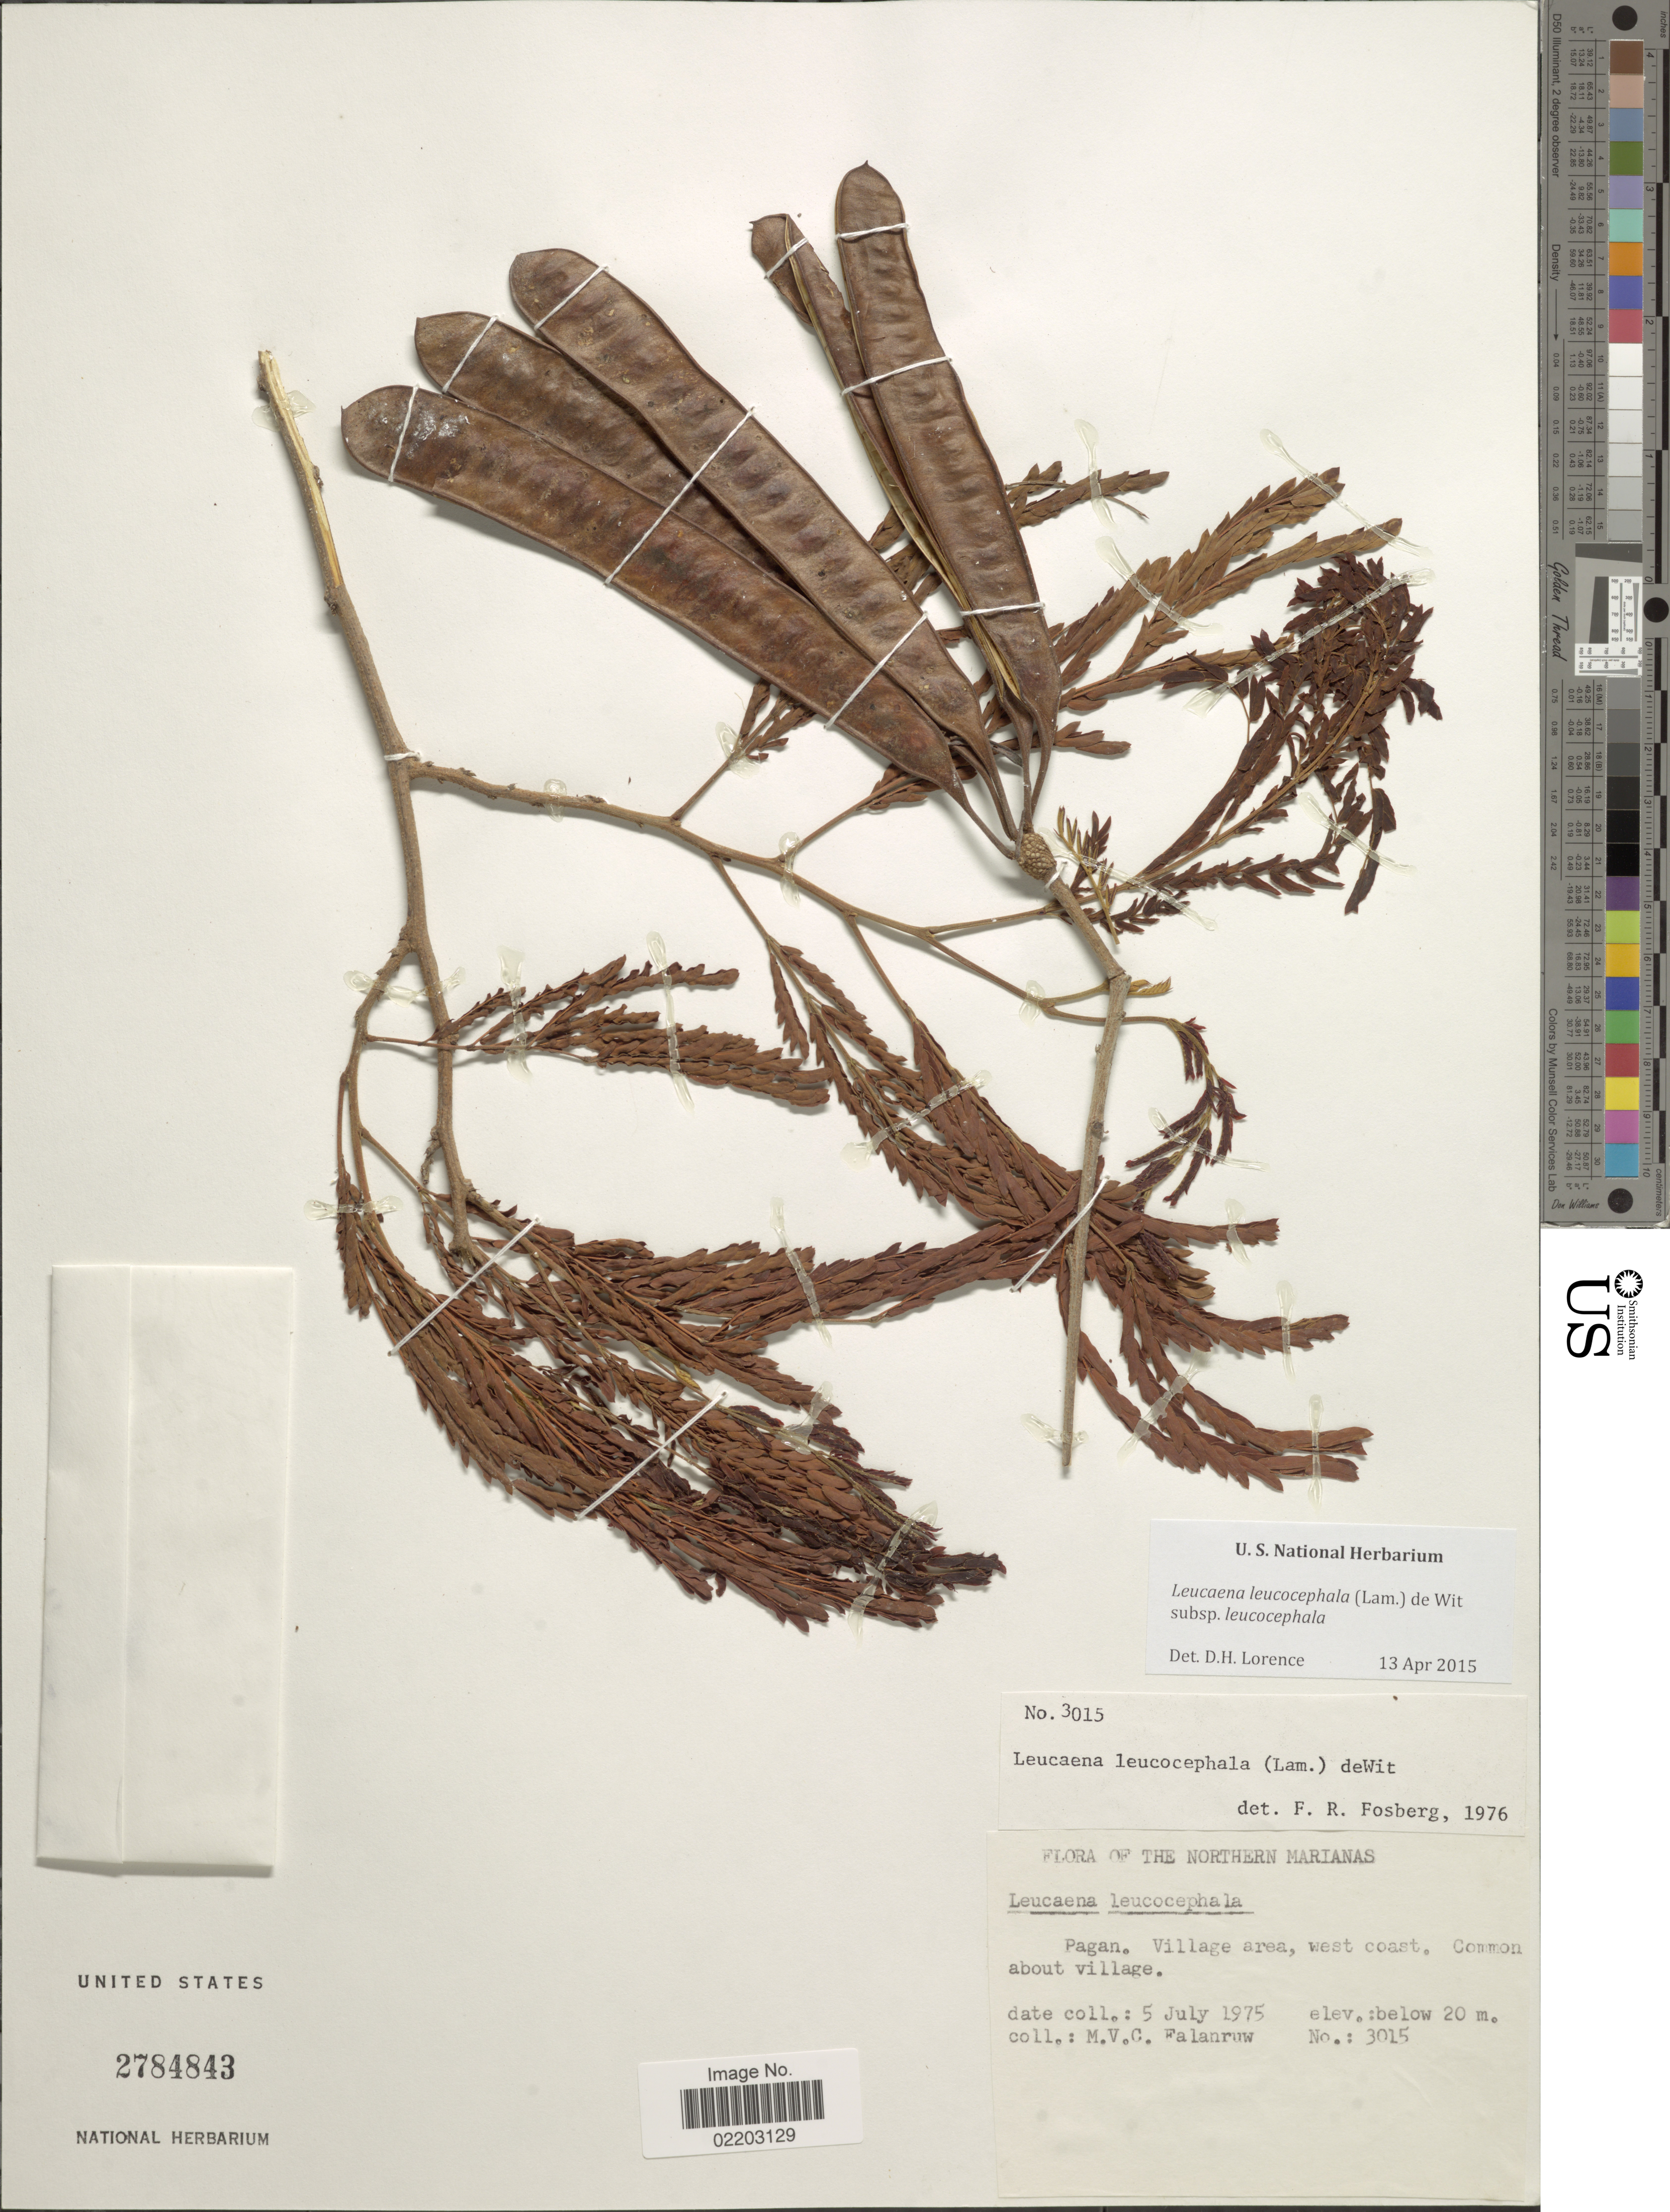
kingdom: Plantae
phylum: Tracheophyta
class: Magnoliopsida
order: Fabales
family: Fabaceae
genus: Leucaena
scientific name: Leucaena leucocephala subsp. leucocephala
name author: (Lam.) de Wit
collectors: M. V. Falanruw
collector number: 3015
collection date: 1975-07-05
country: Northern Mariana Islands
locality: Northern Marianas. Pagan, Village area, west coast.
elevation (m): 20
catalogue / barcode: US 2784843